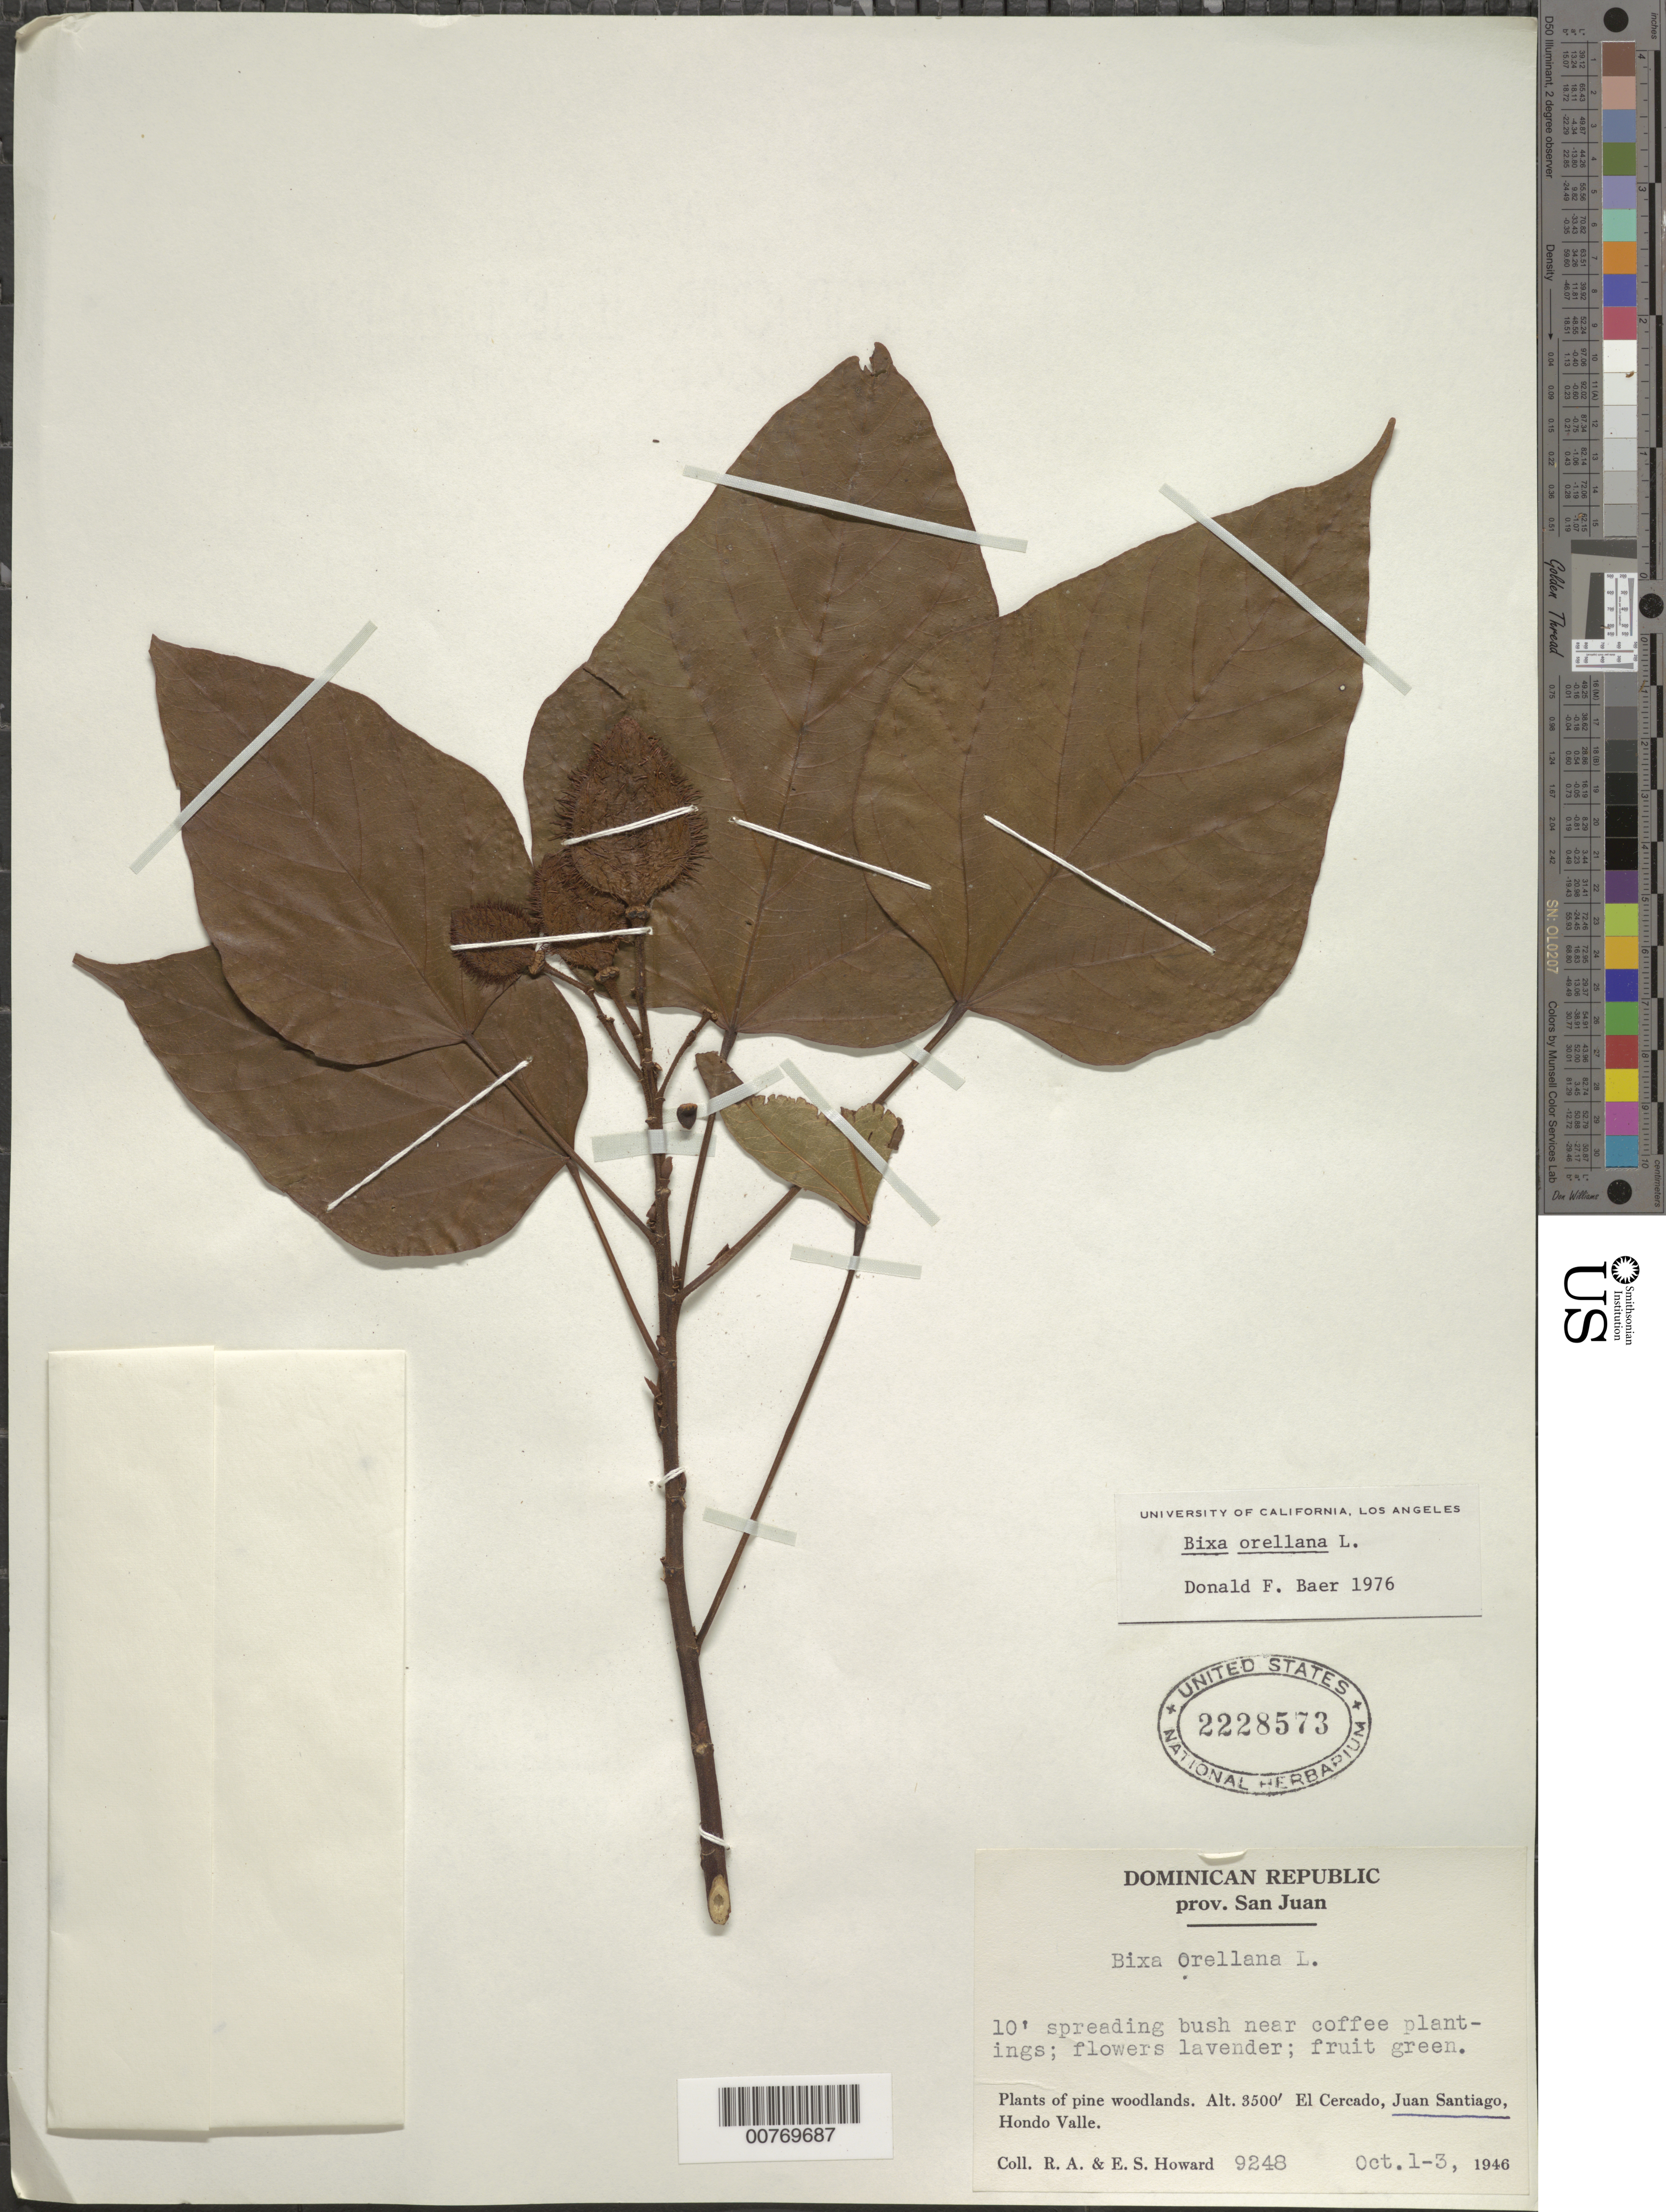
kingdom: Plantae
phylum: Tracheophyta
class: Magnoliopsida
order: Malvales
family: Bixaceae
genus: Bixa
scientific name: Bixa orellana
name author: L.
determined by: Baer, D. F.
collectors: R. A. Howard & E. S. Howard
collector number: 9248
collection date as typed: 01 Oct 1946 to 03 Oct 1946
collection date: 1946-10-01/1946-10-03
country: Dominican Republic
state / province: San Juan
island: Hispaniola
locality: El Cercado, Juan Santiago, Hondo valley.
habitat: Near coffee plantings, pine woodlands.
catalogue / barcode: US 2228573